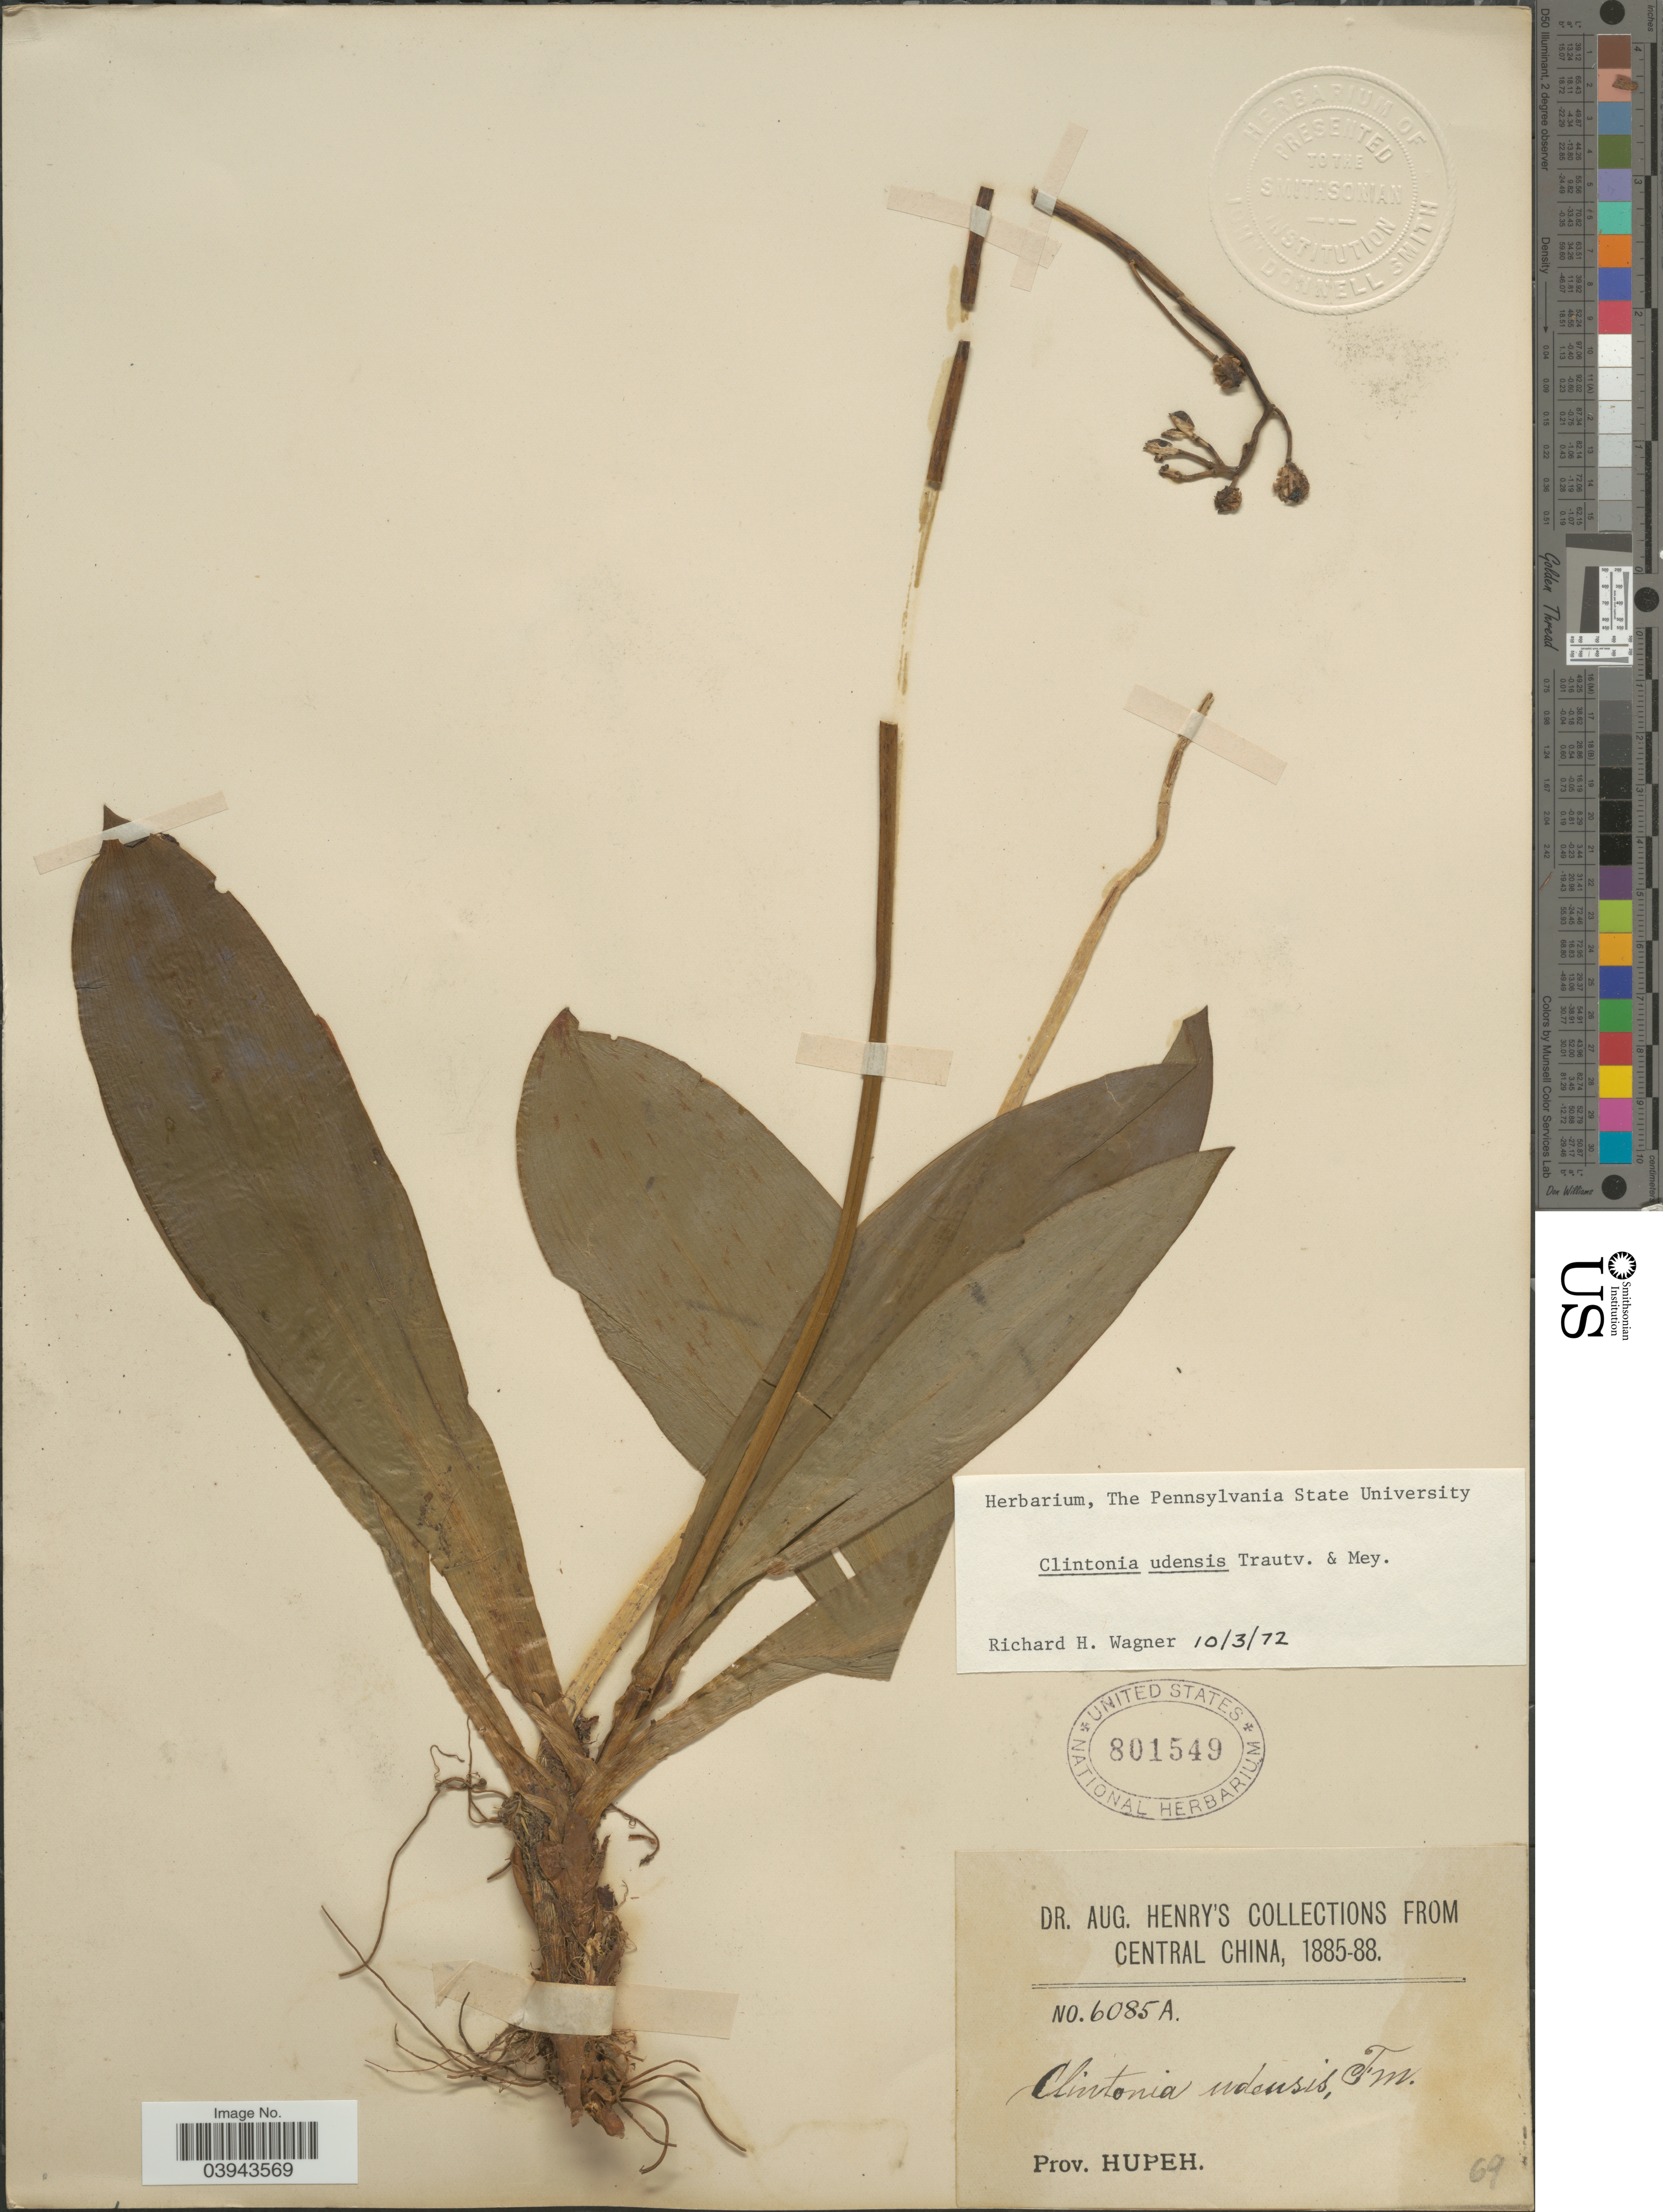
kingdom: Plantae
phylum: Tracheophyta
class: Liliopsida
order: Liliales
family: Liliaceae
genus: Clintonia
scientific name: Clintonia udensis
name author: Trautv. & C.A. Mey.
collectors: A. Henry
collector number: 6085 A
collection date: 1885/1888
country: China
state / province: Hubei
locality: Central China. Prov. Hupeh.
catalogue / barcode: US 801549